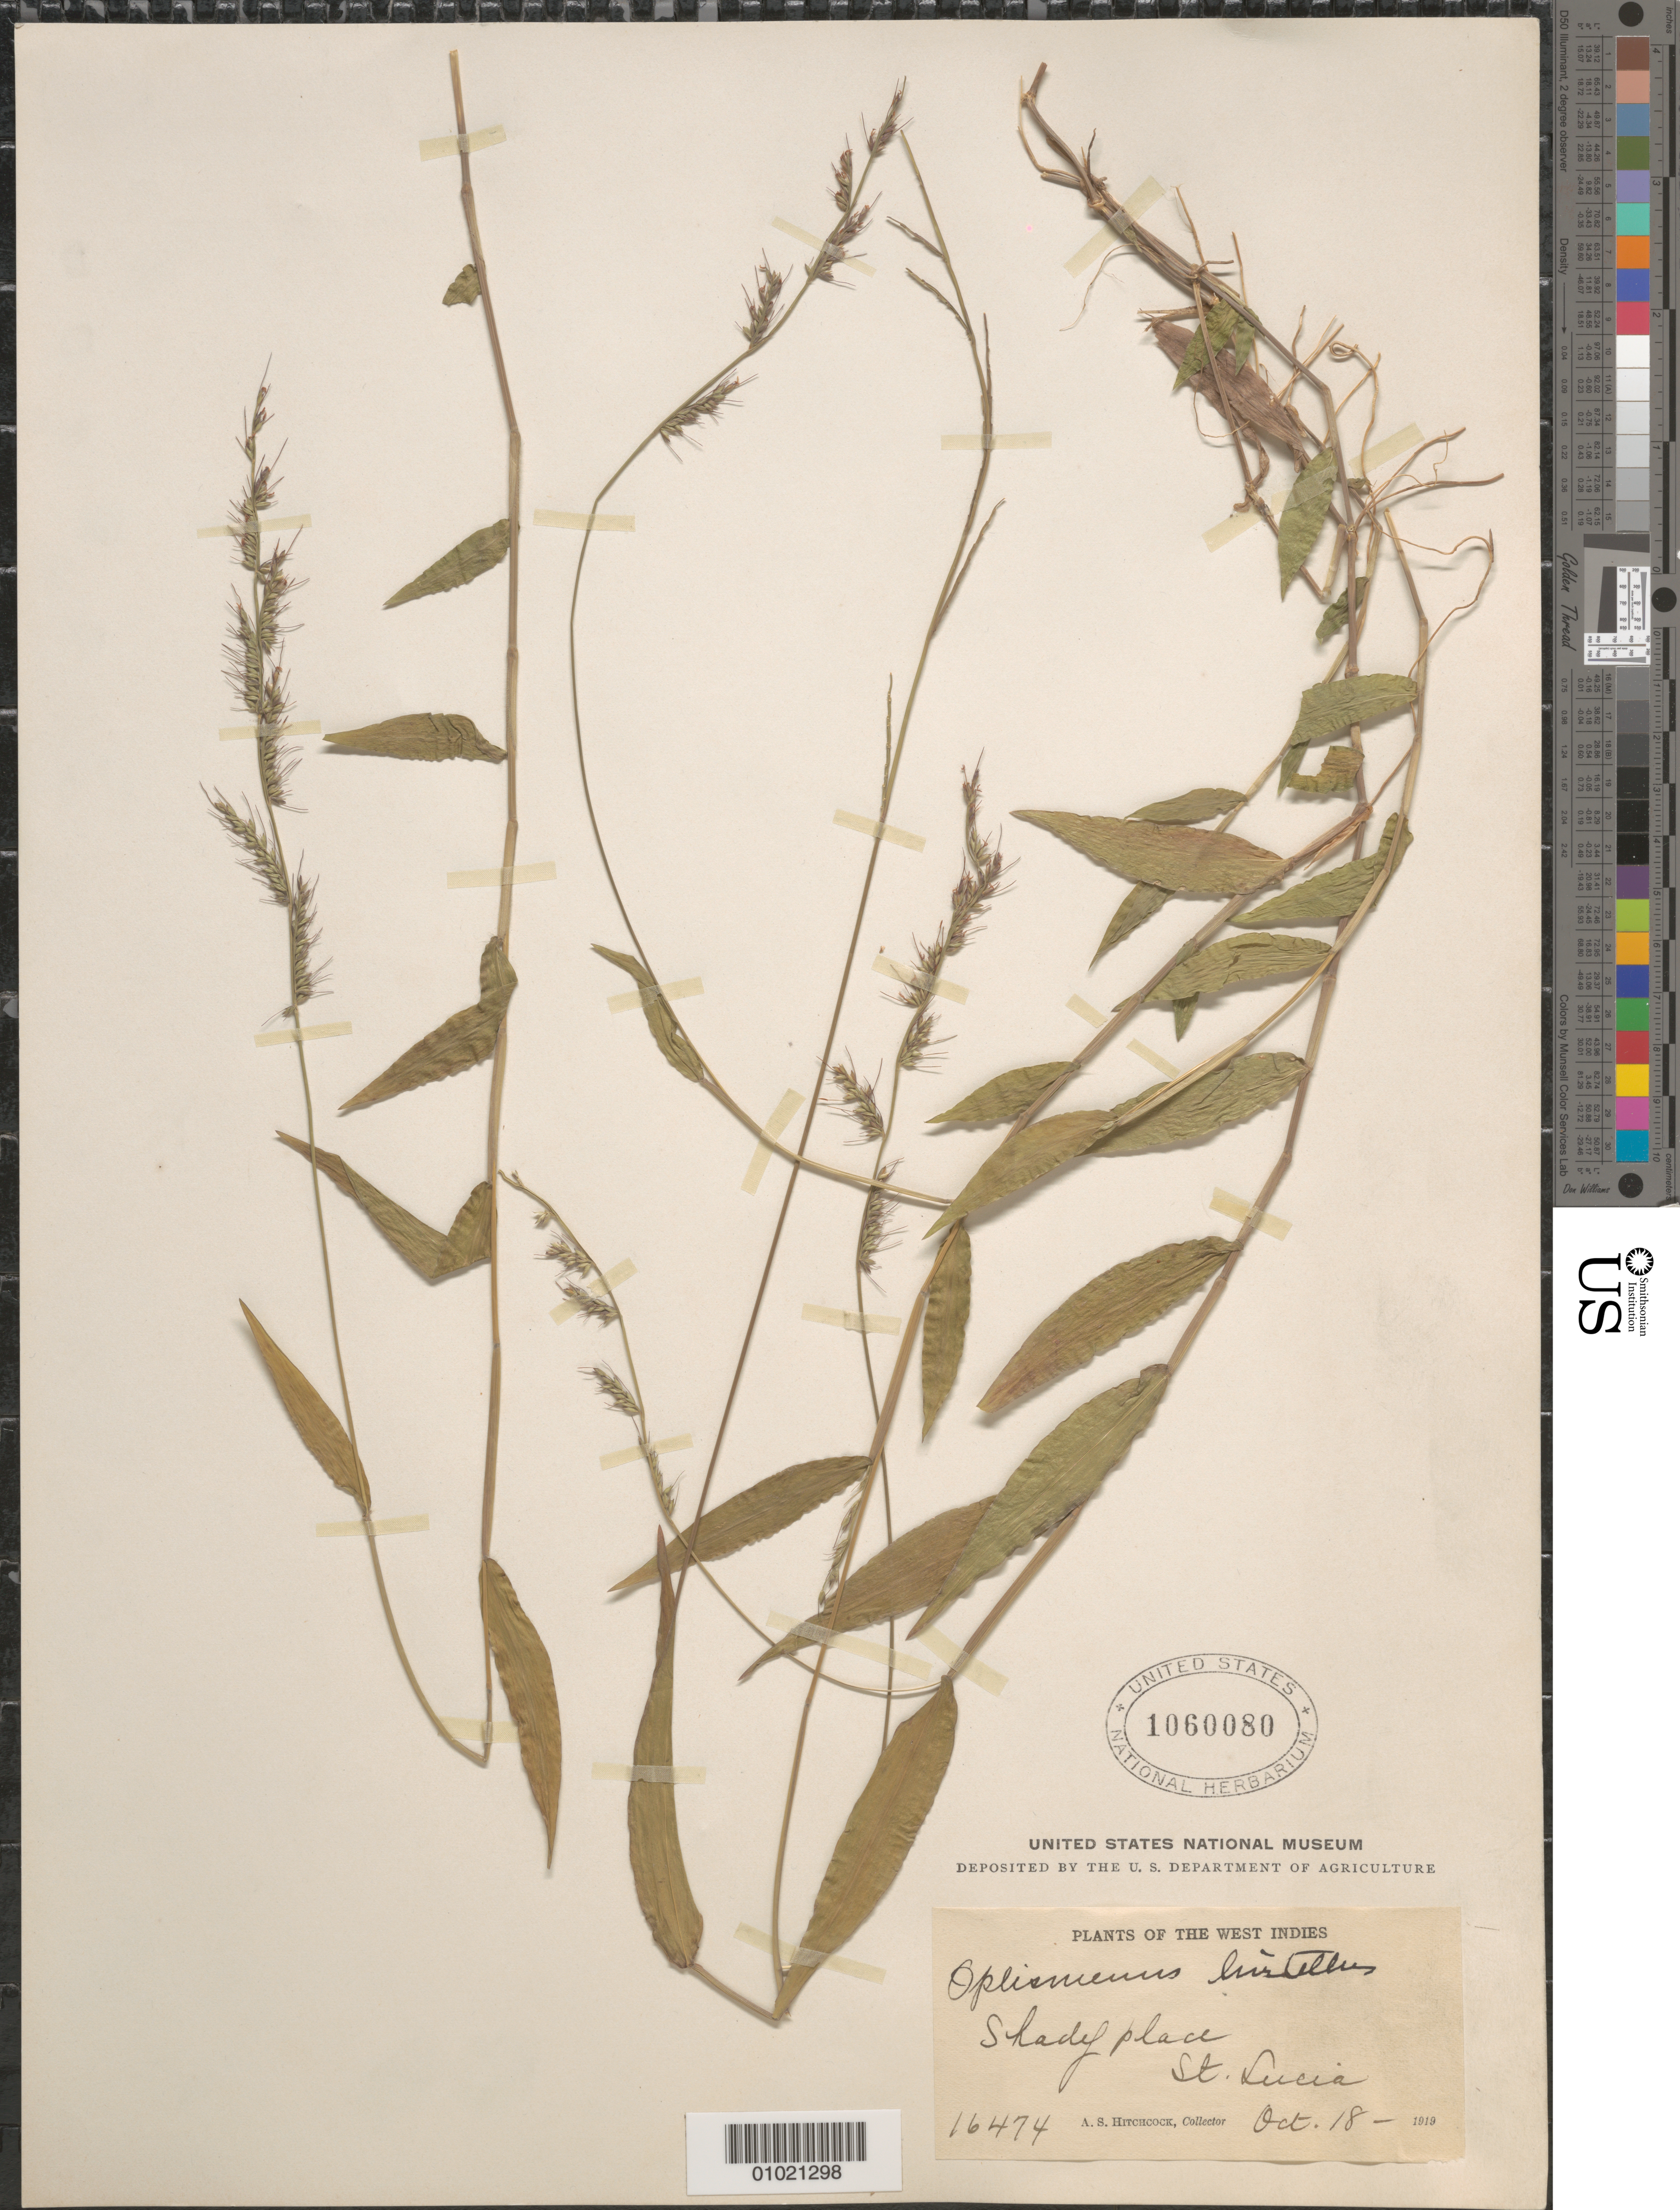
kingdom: Plantae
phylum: Tracheophyta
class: Liliopsida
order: Poales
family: Poaceae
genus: Oplismenus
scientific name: Oplismenus hirtellus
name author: (L.) P. Beauv.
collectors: A. S. Hitchcock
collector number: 16474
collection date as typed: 18 Oct 1919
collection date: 1919-10-18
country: St. Lucia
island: St. Lucia I.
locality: Shady place.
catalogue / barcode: US 1060080